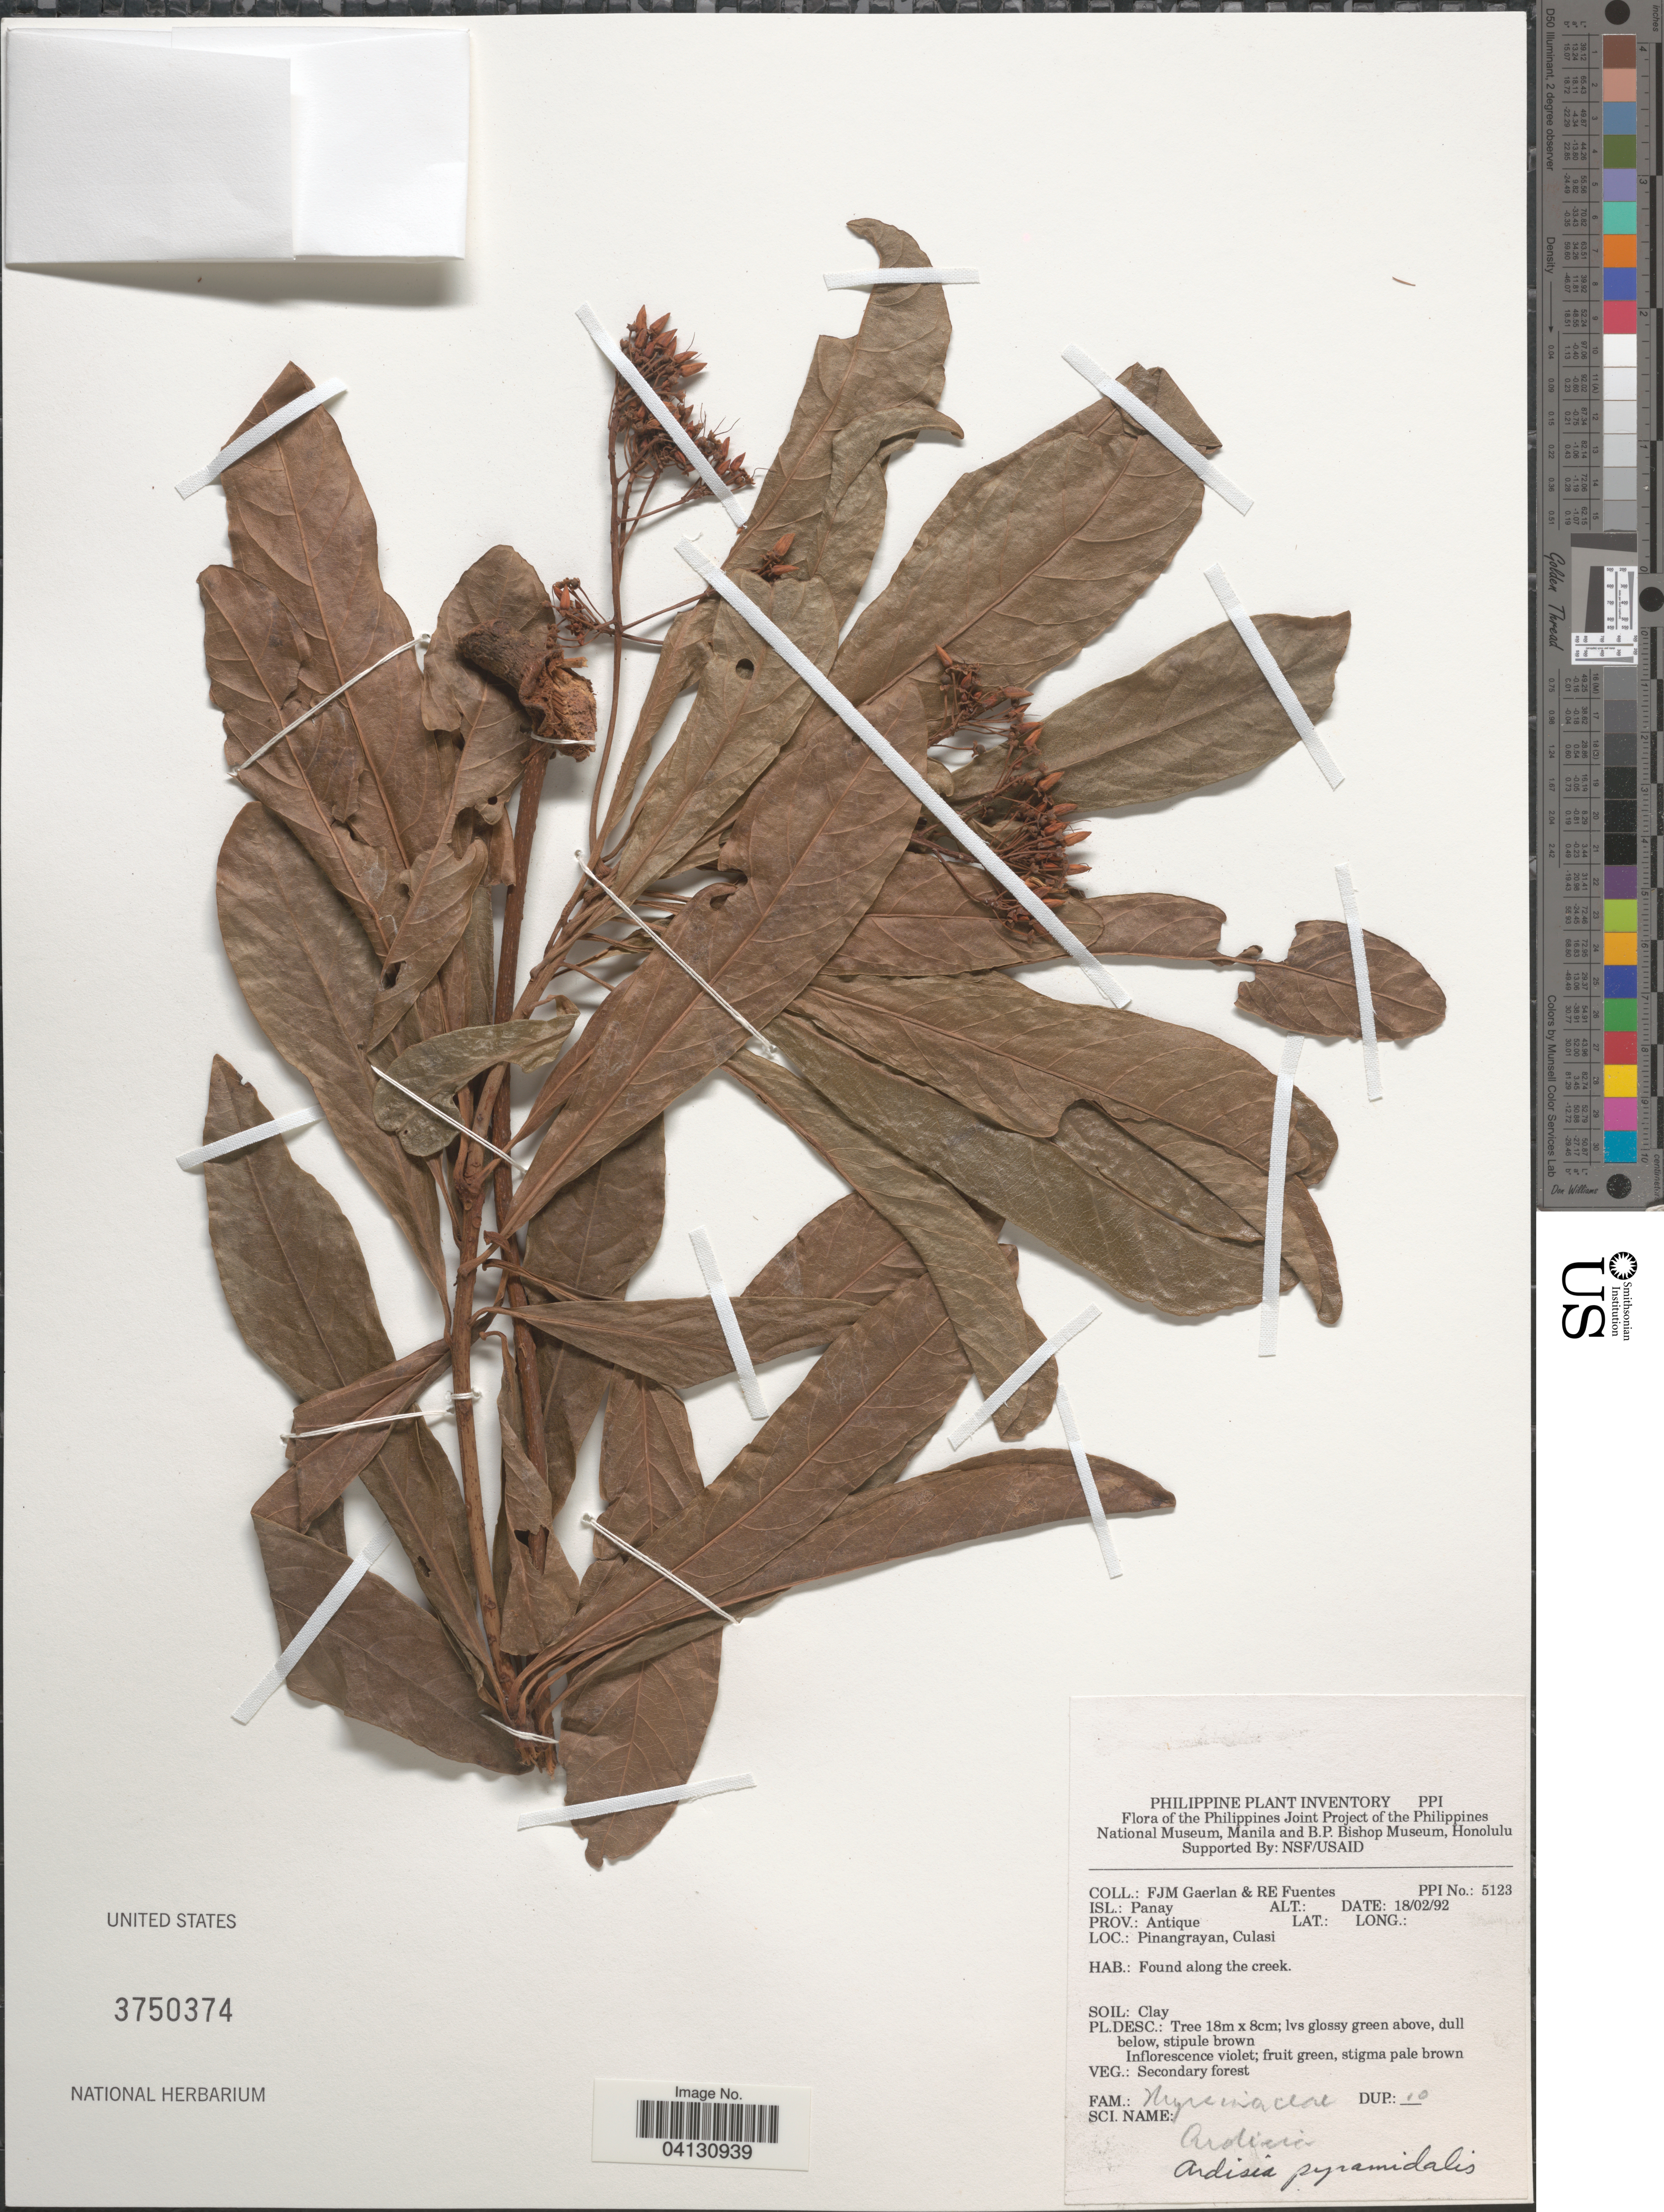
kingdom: Plantae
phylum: Tracheophyta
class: Magnoliopsida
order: Ericales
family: Primulaceae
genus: Ardisia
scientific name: Ardisia pyramidalis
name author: (Cav.) Pers.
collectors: F. Gaerlan & R. Fuentes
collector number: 5123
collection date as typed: Transcribed d/m/y: 18/2/92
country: Philippines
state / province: Western Visayas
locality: Isl.: Panay. Prov.: Antique. Pinangrayan, Culasi.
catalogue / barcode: US 3750374